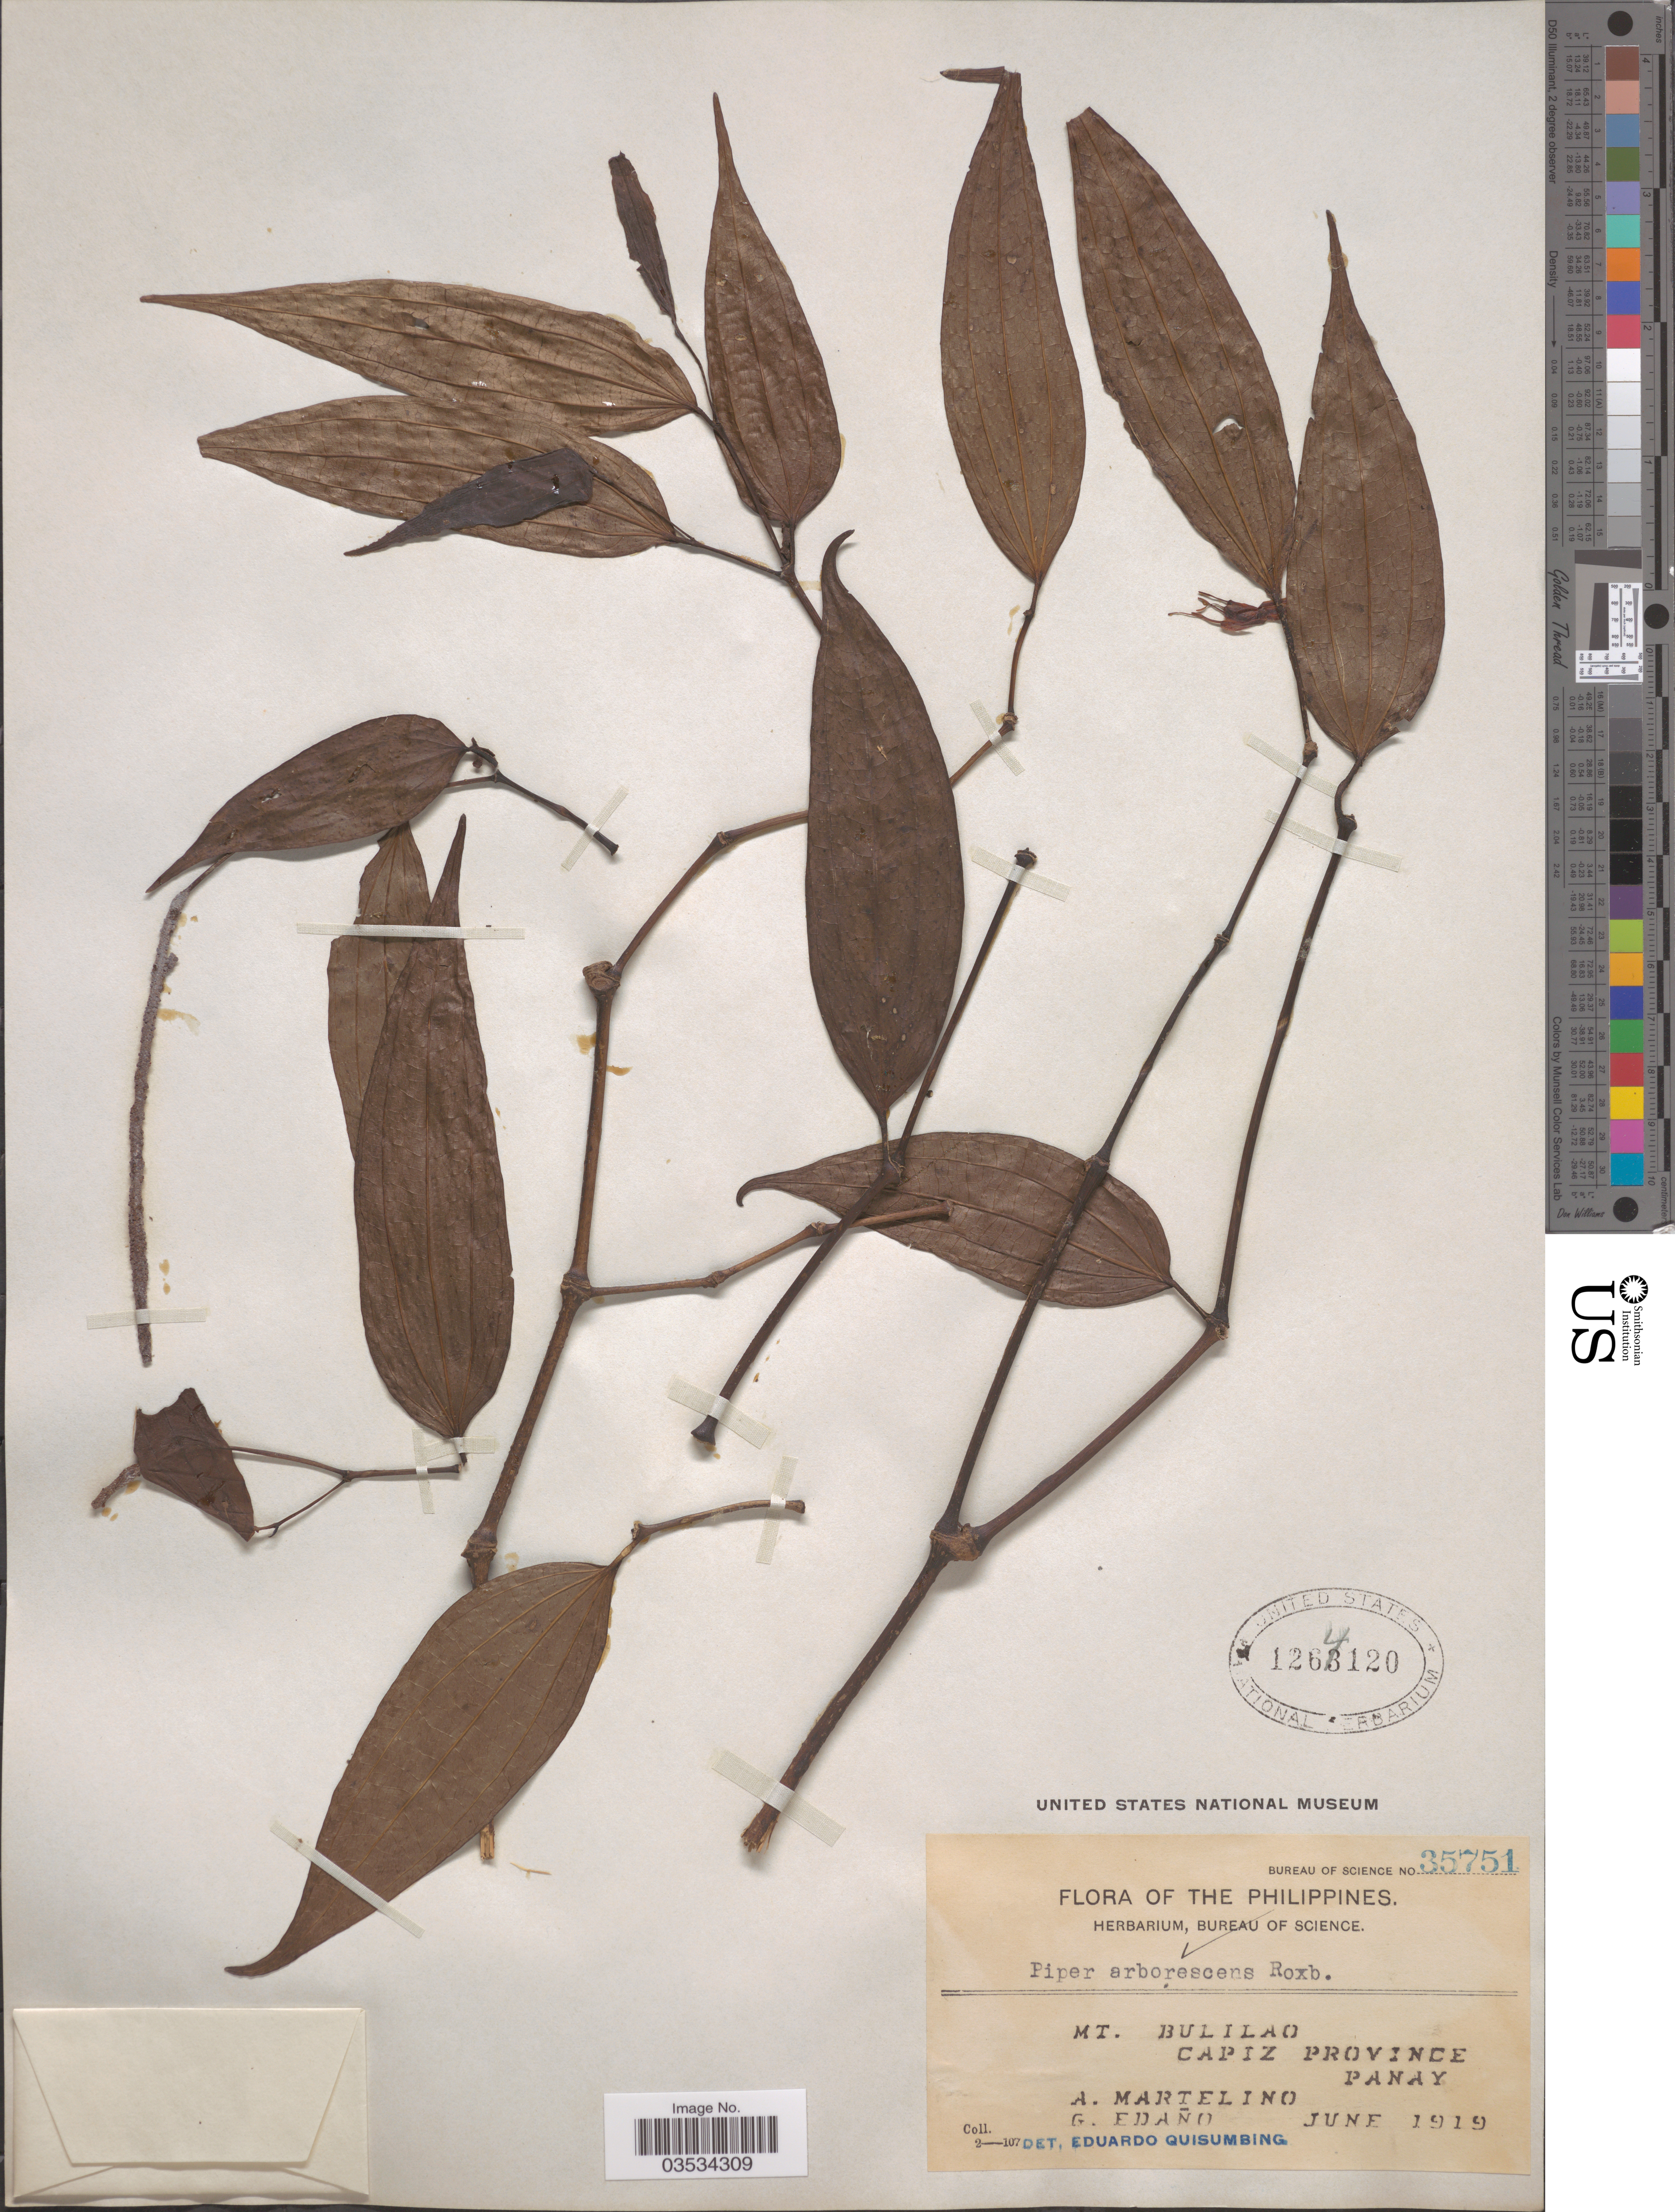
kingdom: Plantae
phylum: Tracheophyta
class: Magnoliopsida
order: Piperales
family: Piperaceae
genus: Piper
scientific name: Piper arborescens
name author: Roxb.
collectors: A. Martelino & G. Edaño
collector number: Bureau of Science 35751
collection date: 1919-06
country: Philippines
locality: Mt. Bulilao. Capiz Province. Panay.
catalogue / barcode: US 1264120